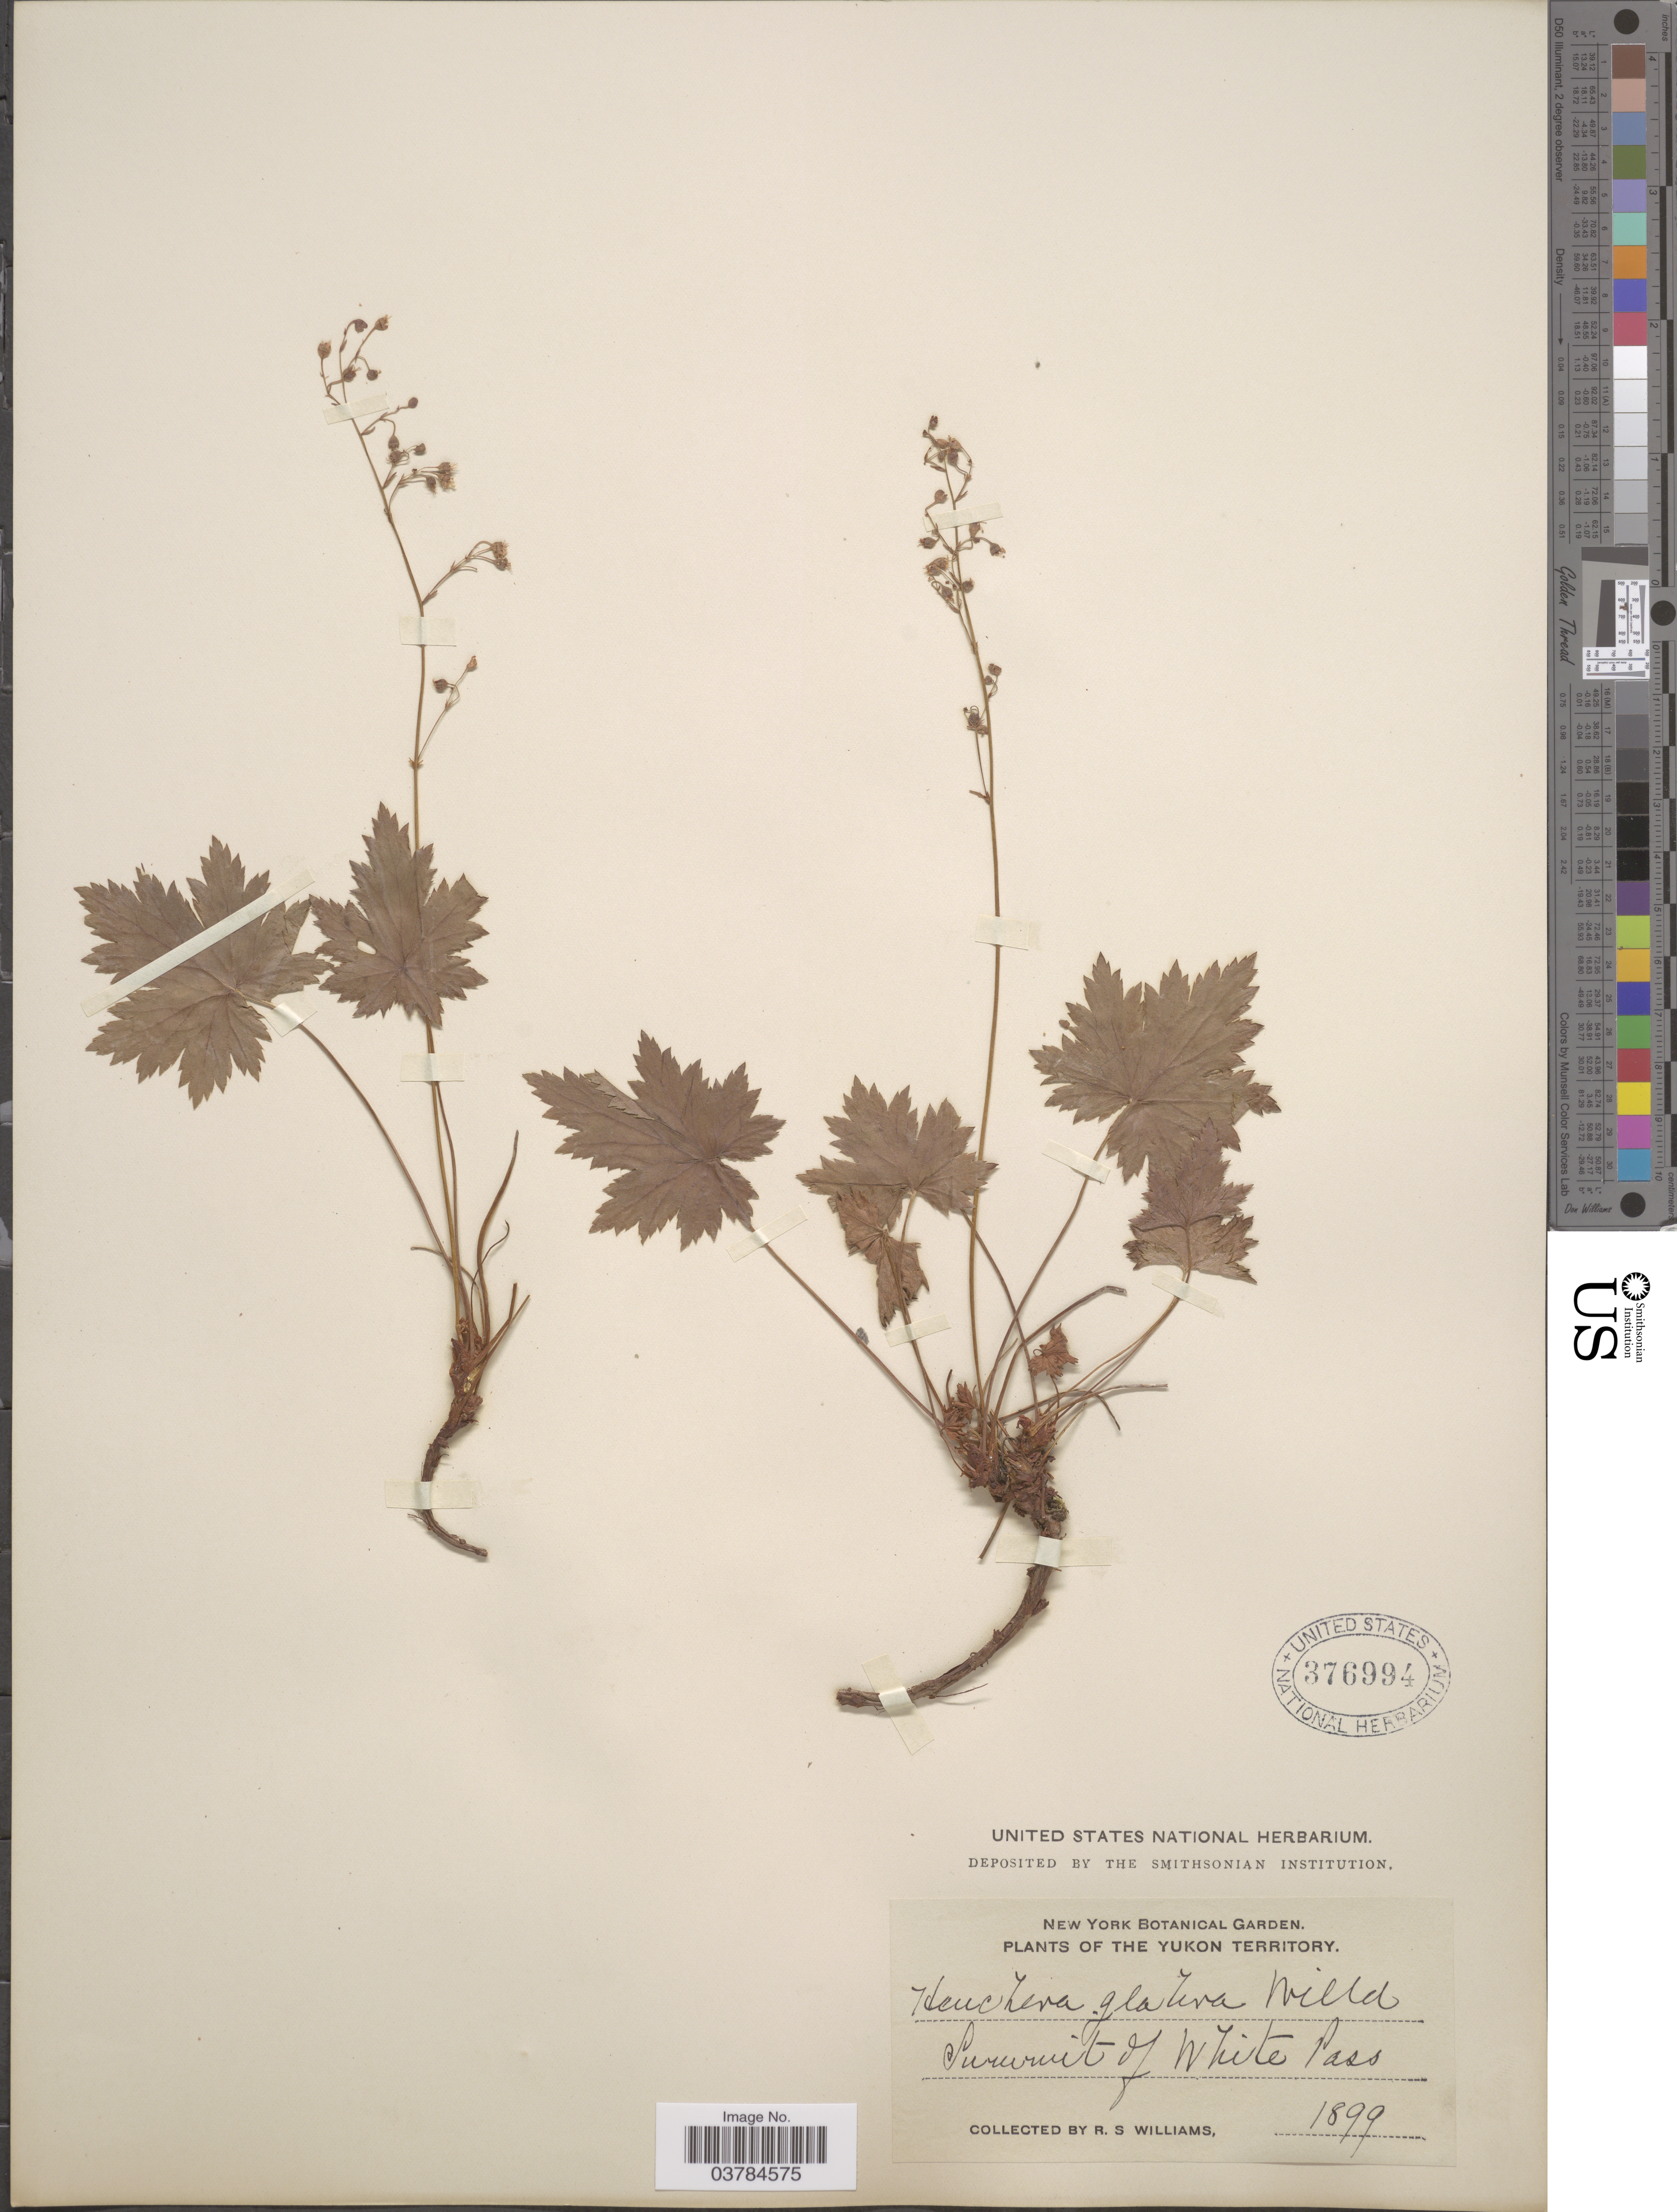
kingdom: Plantae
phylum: Tracheophyta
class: Magnoliopsida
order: Saxifragales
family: Saxifragaceae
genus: Heuchera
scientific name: Heuchera glabra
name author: Willd. ex Roem. & Schult.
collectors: R. S. Williams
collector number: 1899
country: Canada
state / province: Yukon Territory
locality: Summit of White Pass.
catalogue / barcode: US 376994